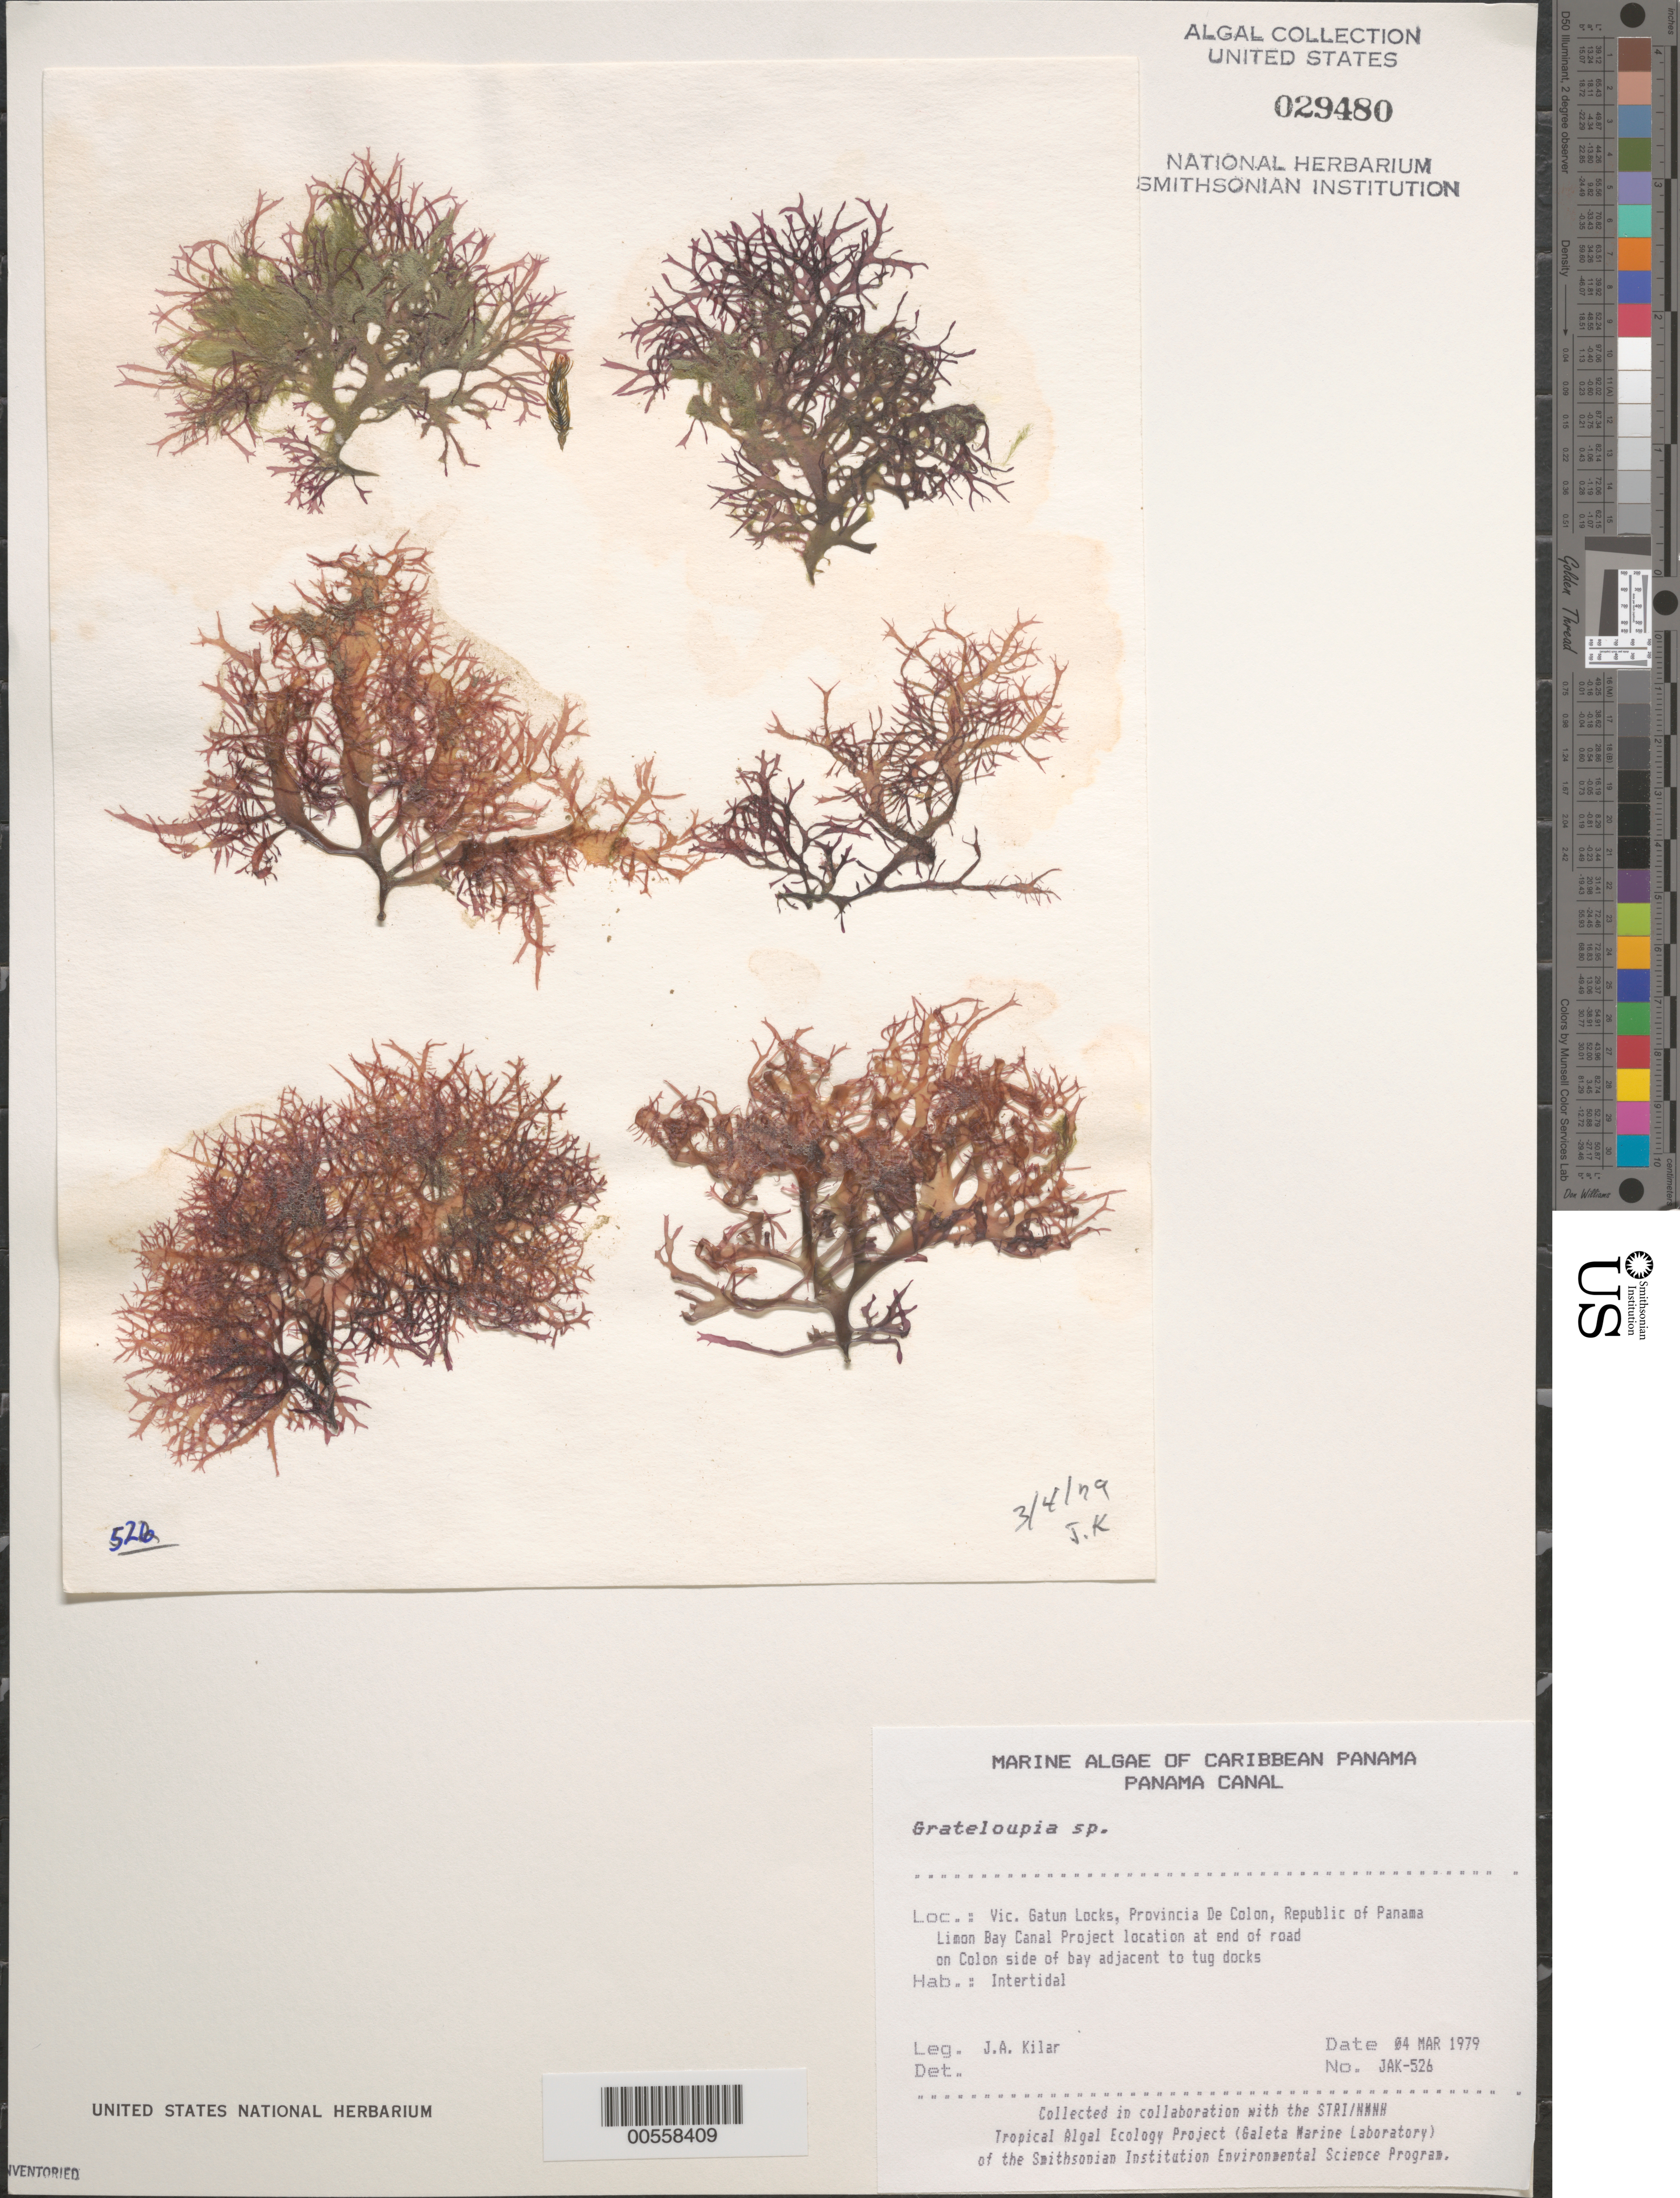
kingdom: Plantae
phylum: Rhodophyta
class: Florideophyceae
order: Halymeniales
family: Halymeniaceae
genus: Grateloupia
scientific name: Grateloupia sp.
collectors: J. A. Kilar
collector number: JAK-526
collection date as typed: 04 Mar 1979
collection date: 1979-03-04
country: Panama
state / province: Colón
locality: Gatun Locks area, Limon Bay Canal, Panama Canal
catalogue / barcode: US 29480